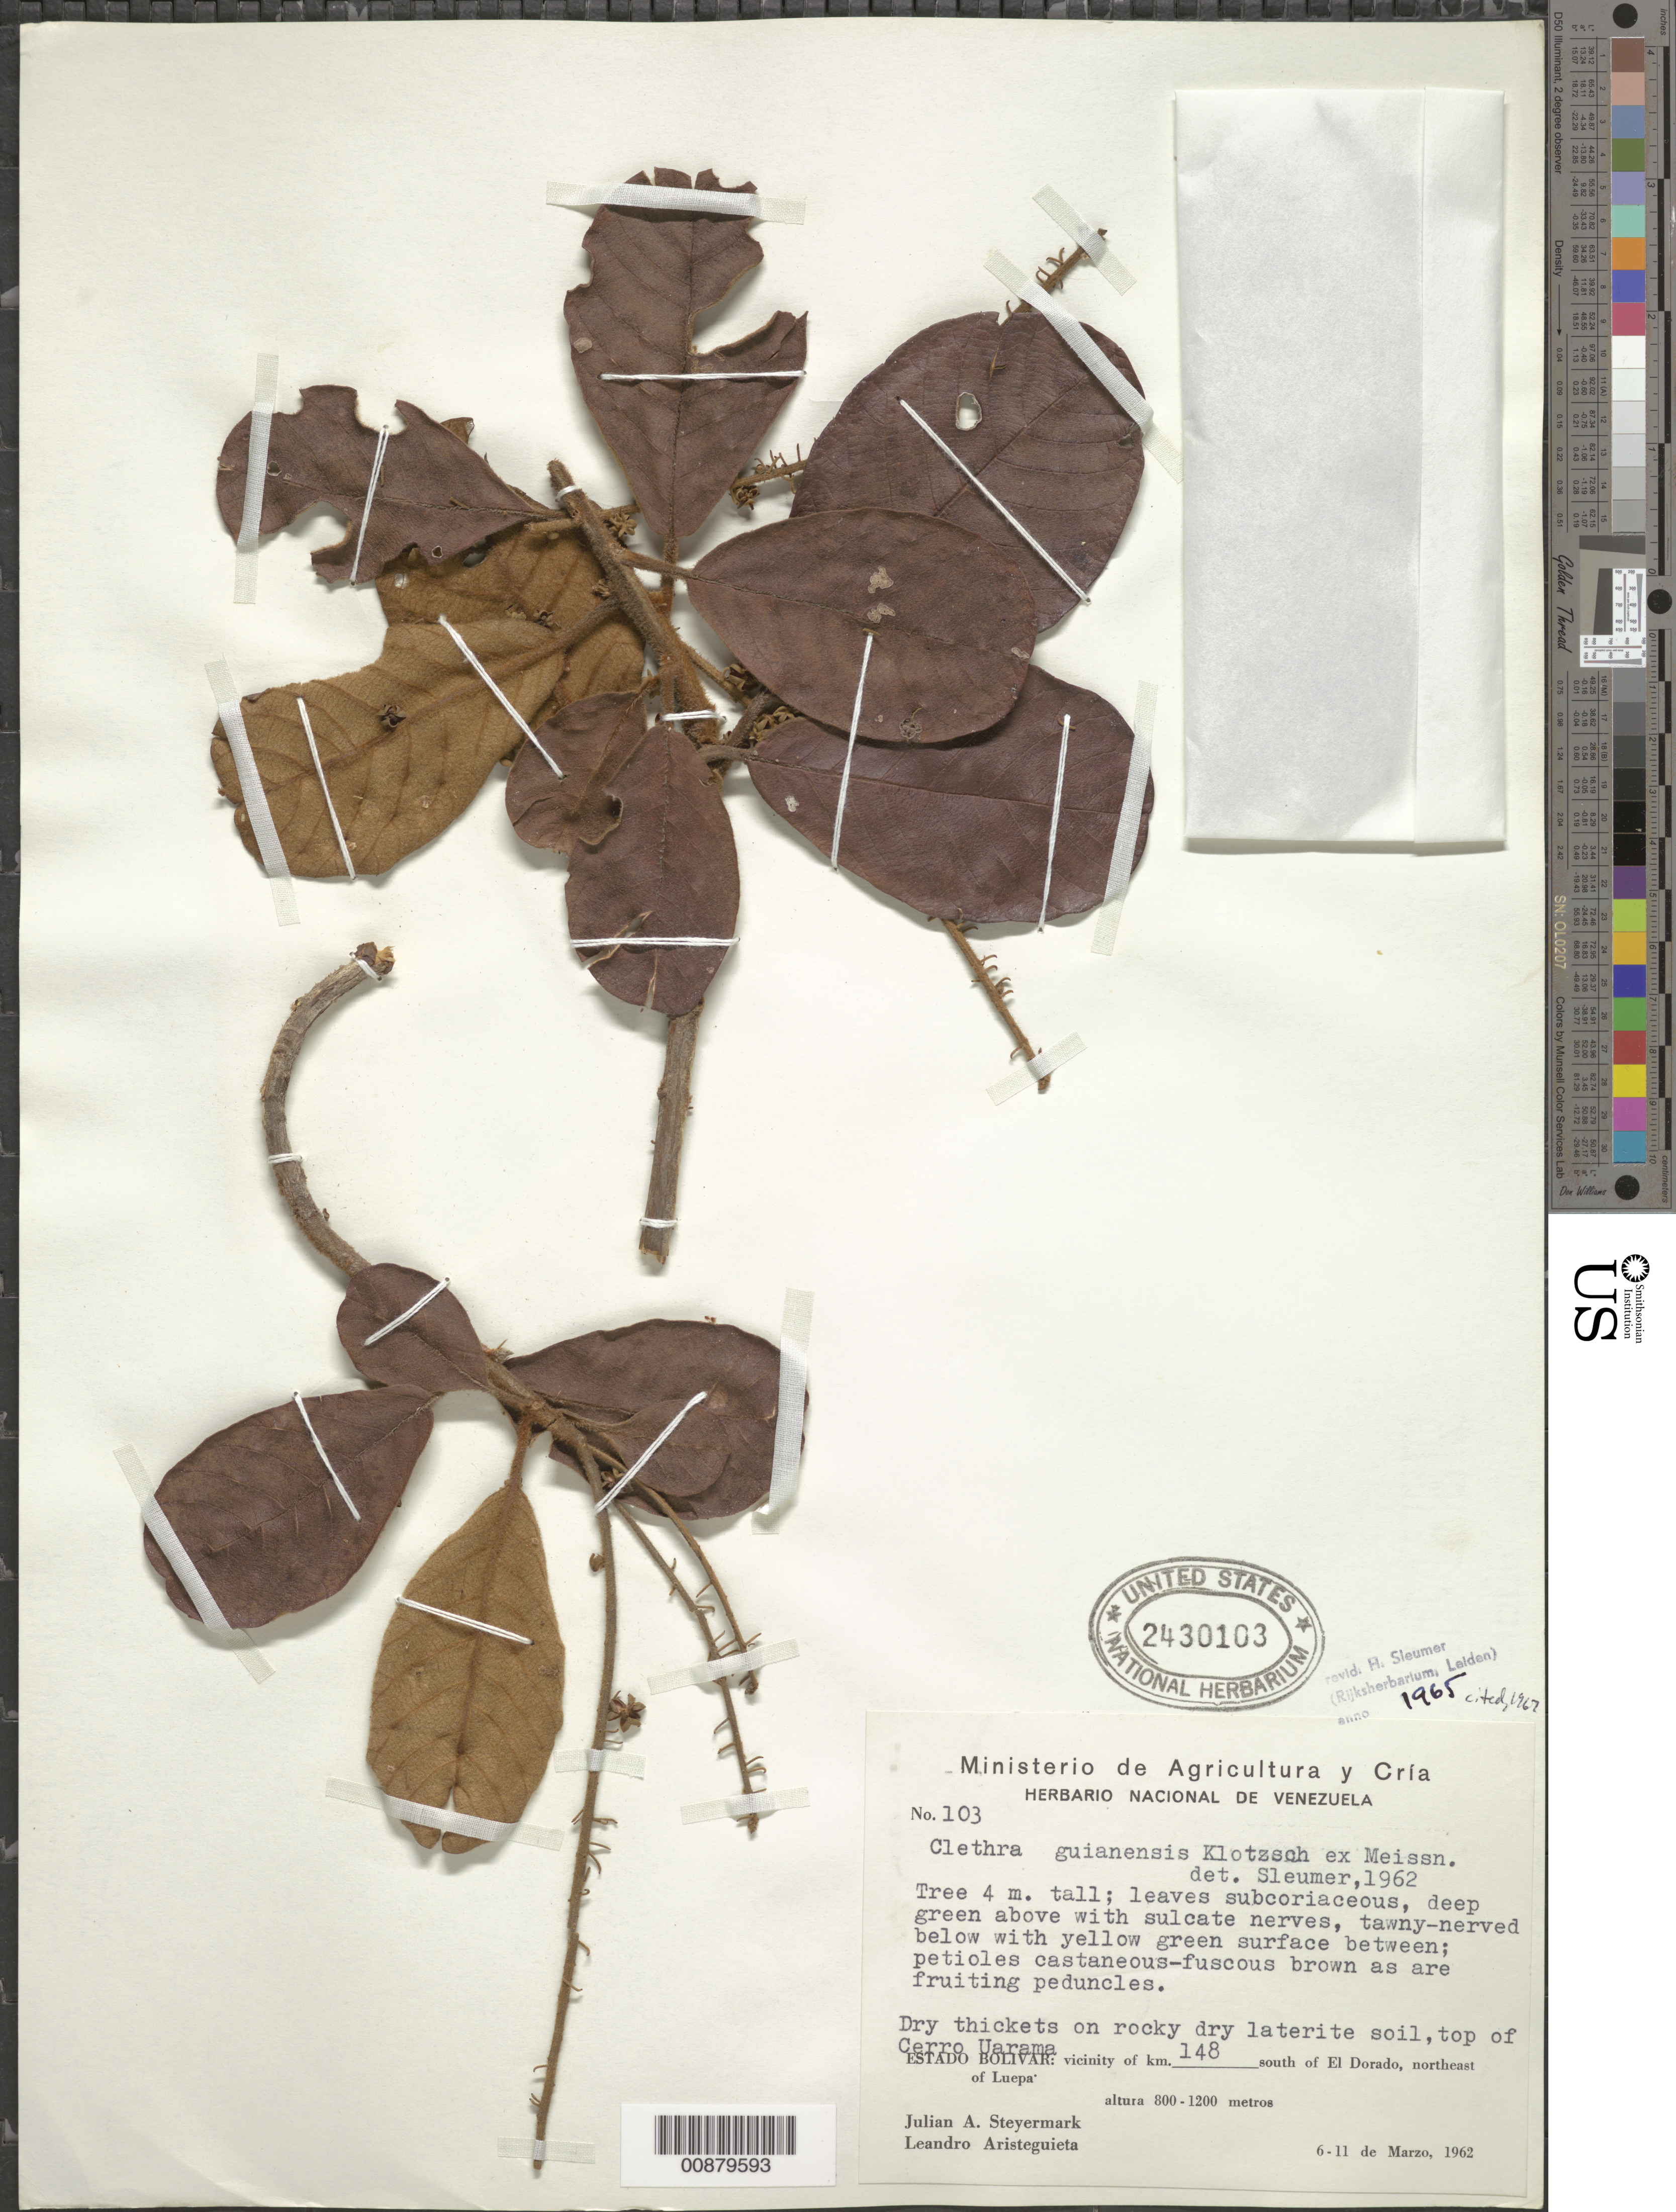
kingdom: Plantae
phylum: Tracheophyta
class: Magnoliopsida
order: Ericales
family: Clethraceae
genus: Clethra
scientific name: Clethra guyanensis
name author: Klotzsch ex Meisn.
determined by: Sleumer, H. O.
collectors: J. Steyermark & L. Aristeguieta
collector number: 62 103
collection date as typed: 6-Mar-62 to 11-Mar-62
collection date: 1962-03-06/1962-03-11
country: Venezuela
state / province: Bolívar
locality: Cerro Uarama top; vic of km 148 S of El Dorado, NE of Luepa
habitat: Dry thickets on rocky lateriete soil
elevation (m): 800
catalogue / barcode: US 2430103